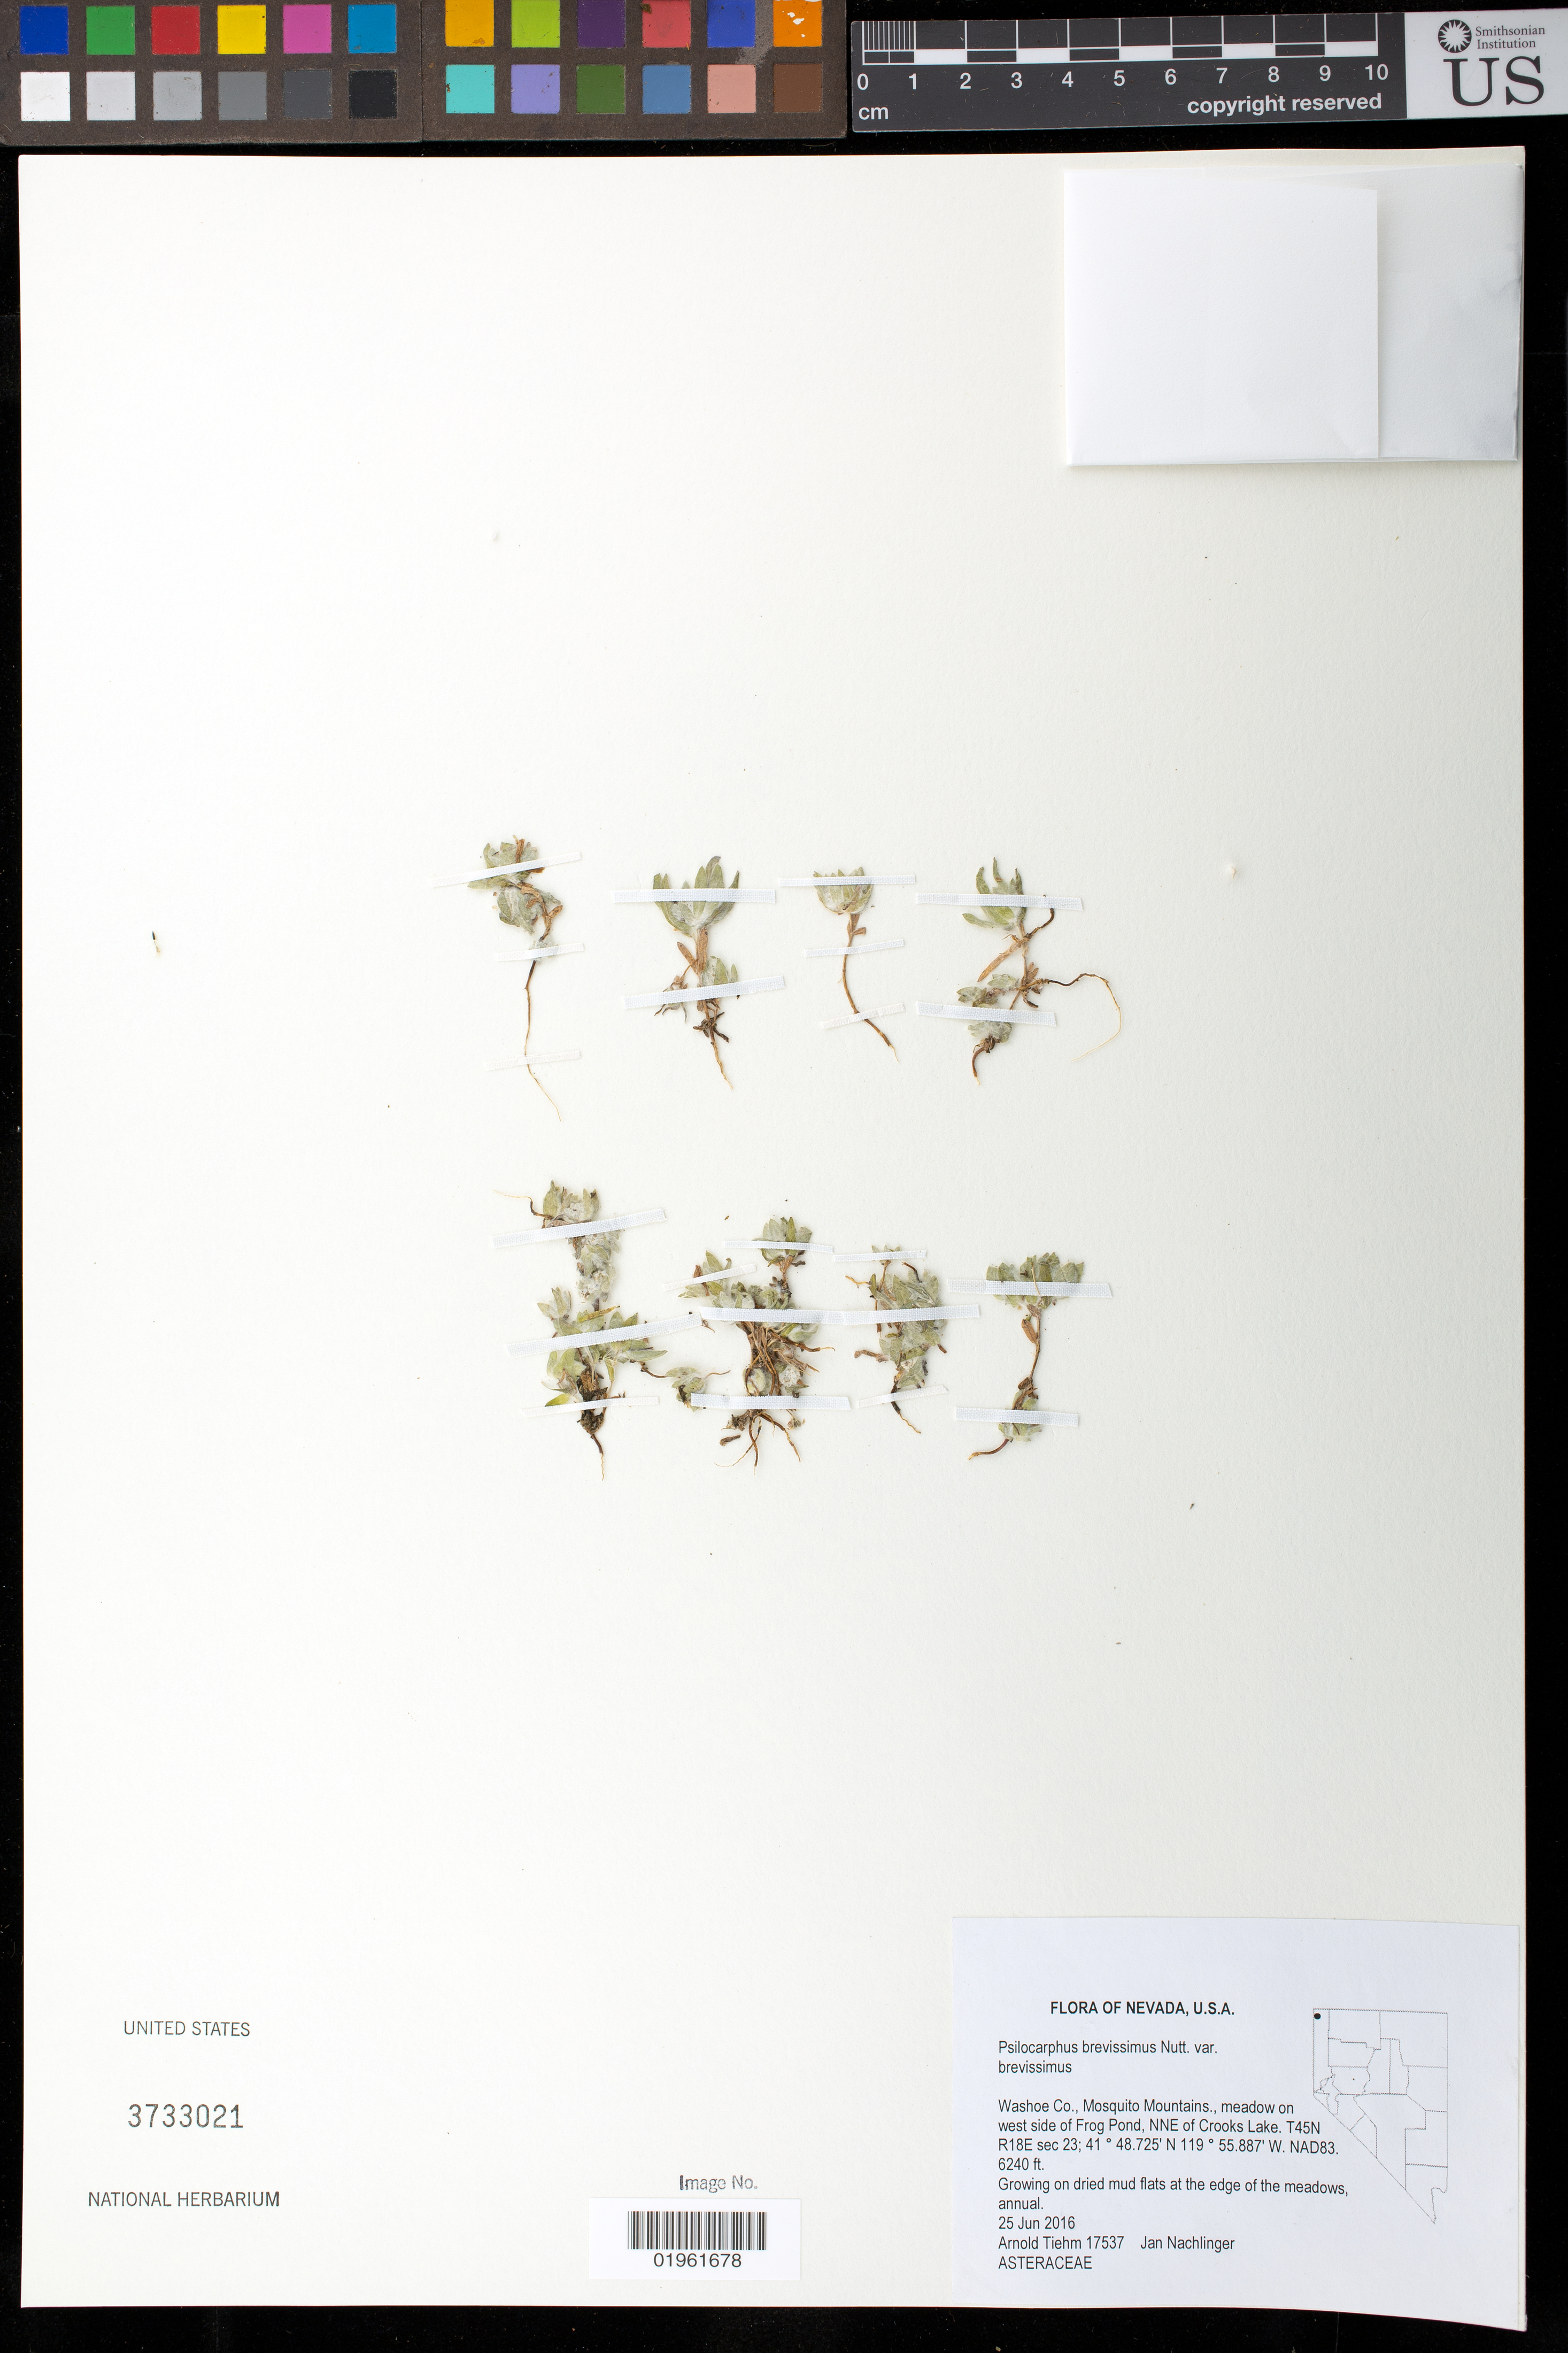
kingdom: Plantae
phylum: Tracheophyta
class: Magnoliopsida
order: Asterales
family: Asteraceae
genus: Psilocarphus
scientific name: Psilocarphus brevissimus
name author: Nutt.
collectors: A. Tiehm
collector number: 17537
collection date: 2016-06-23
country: United States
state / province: Nevada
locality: Washoe Co., Mosquito Mountains., meadow on west side of Frog Pond, NNE of Crooks Lake.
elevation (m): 1902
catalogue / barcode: US 3733021